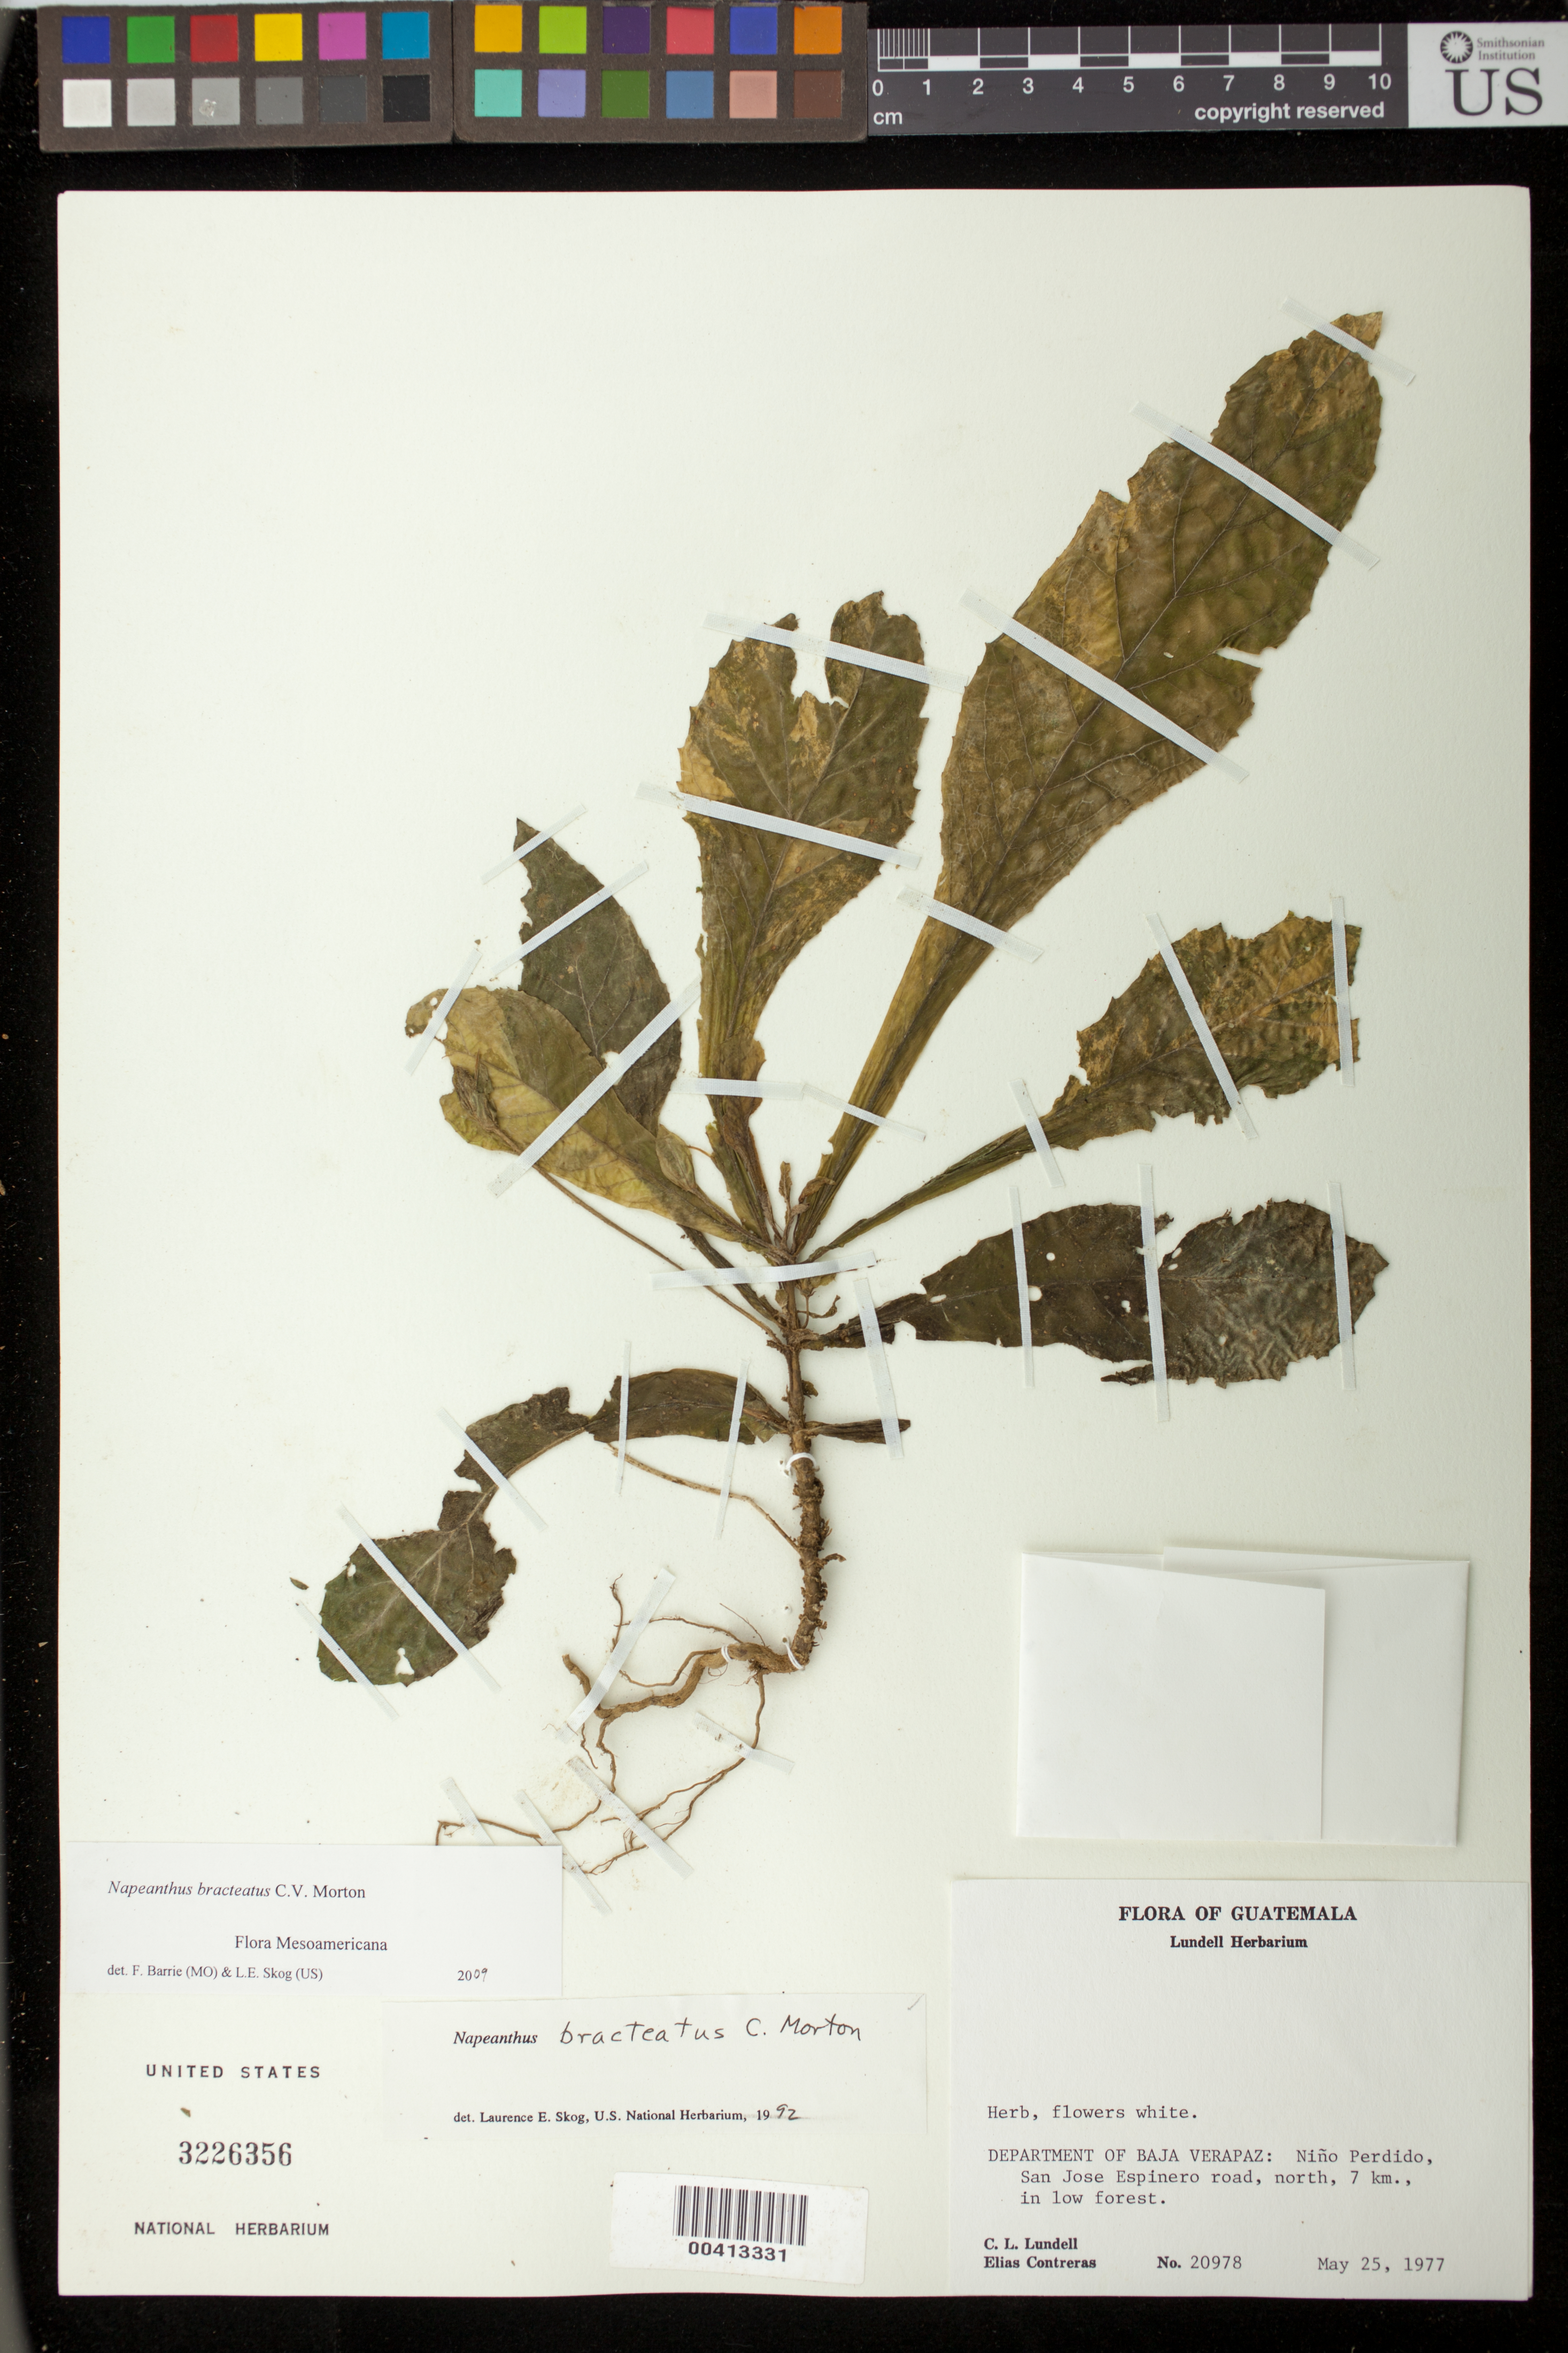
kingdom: Plantae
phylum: Tracheophyta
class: Magnoliopsida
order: Lamiales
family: Gesneriaceae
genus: Napeanthus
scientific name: Napeanthus bracteatus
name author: C.V. Morton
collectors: C. L. Lundell & E. Contreras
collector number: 20978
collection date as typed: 25 May 1977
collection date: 1977-05-25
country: Guatemala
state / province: Baja Verapaz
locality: Nino Perdido, San Jose Espinero road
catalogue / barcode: US 3226356